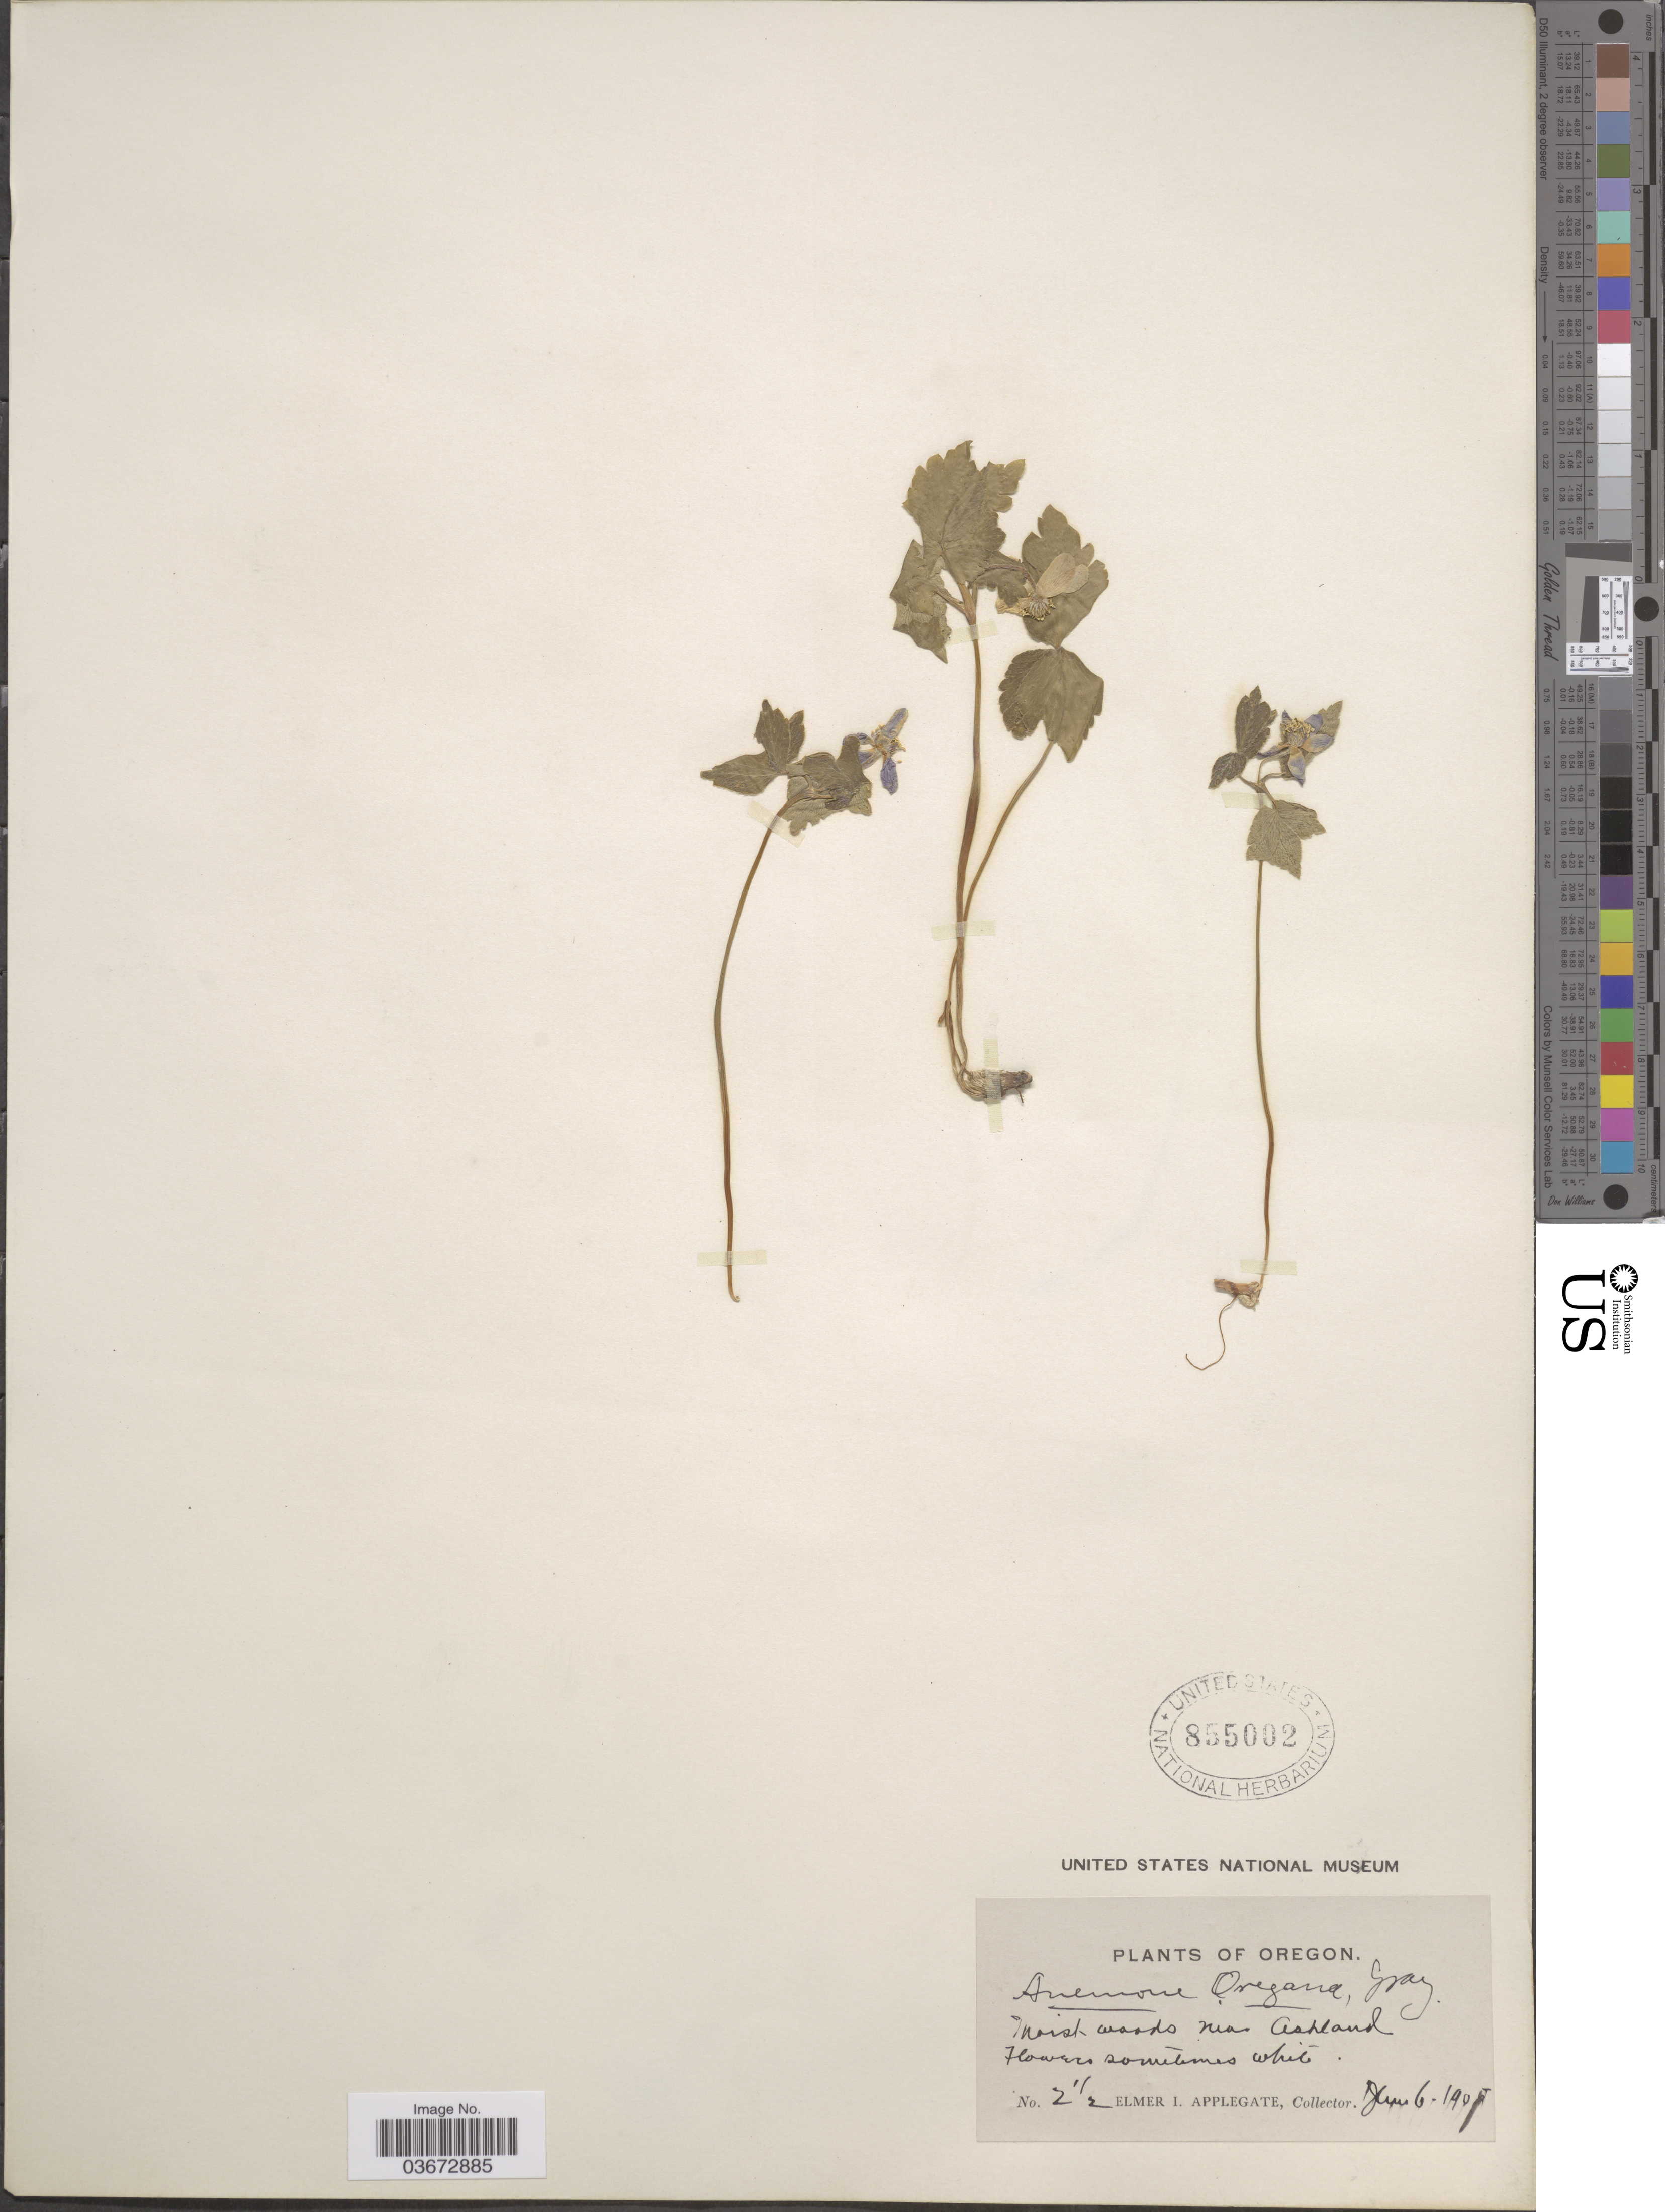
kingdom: Plantae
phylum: Tracheophyta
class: Magnoliopsida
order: Ranunculales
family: Ranunculaceae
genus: Anemone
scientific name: Anemone quinquefolia var. oregana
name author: (A. Gray) B.L. Rob.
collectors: E. I. Applegate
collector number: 2½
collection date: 1901-06-06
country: United States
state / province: Oregon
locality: Moist woods near Ashland.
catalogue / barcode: US 855002